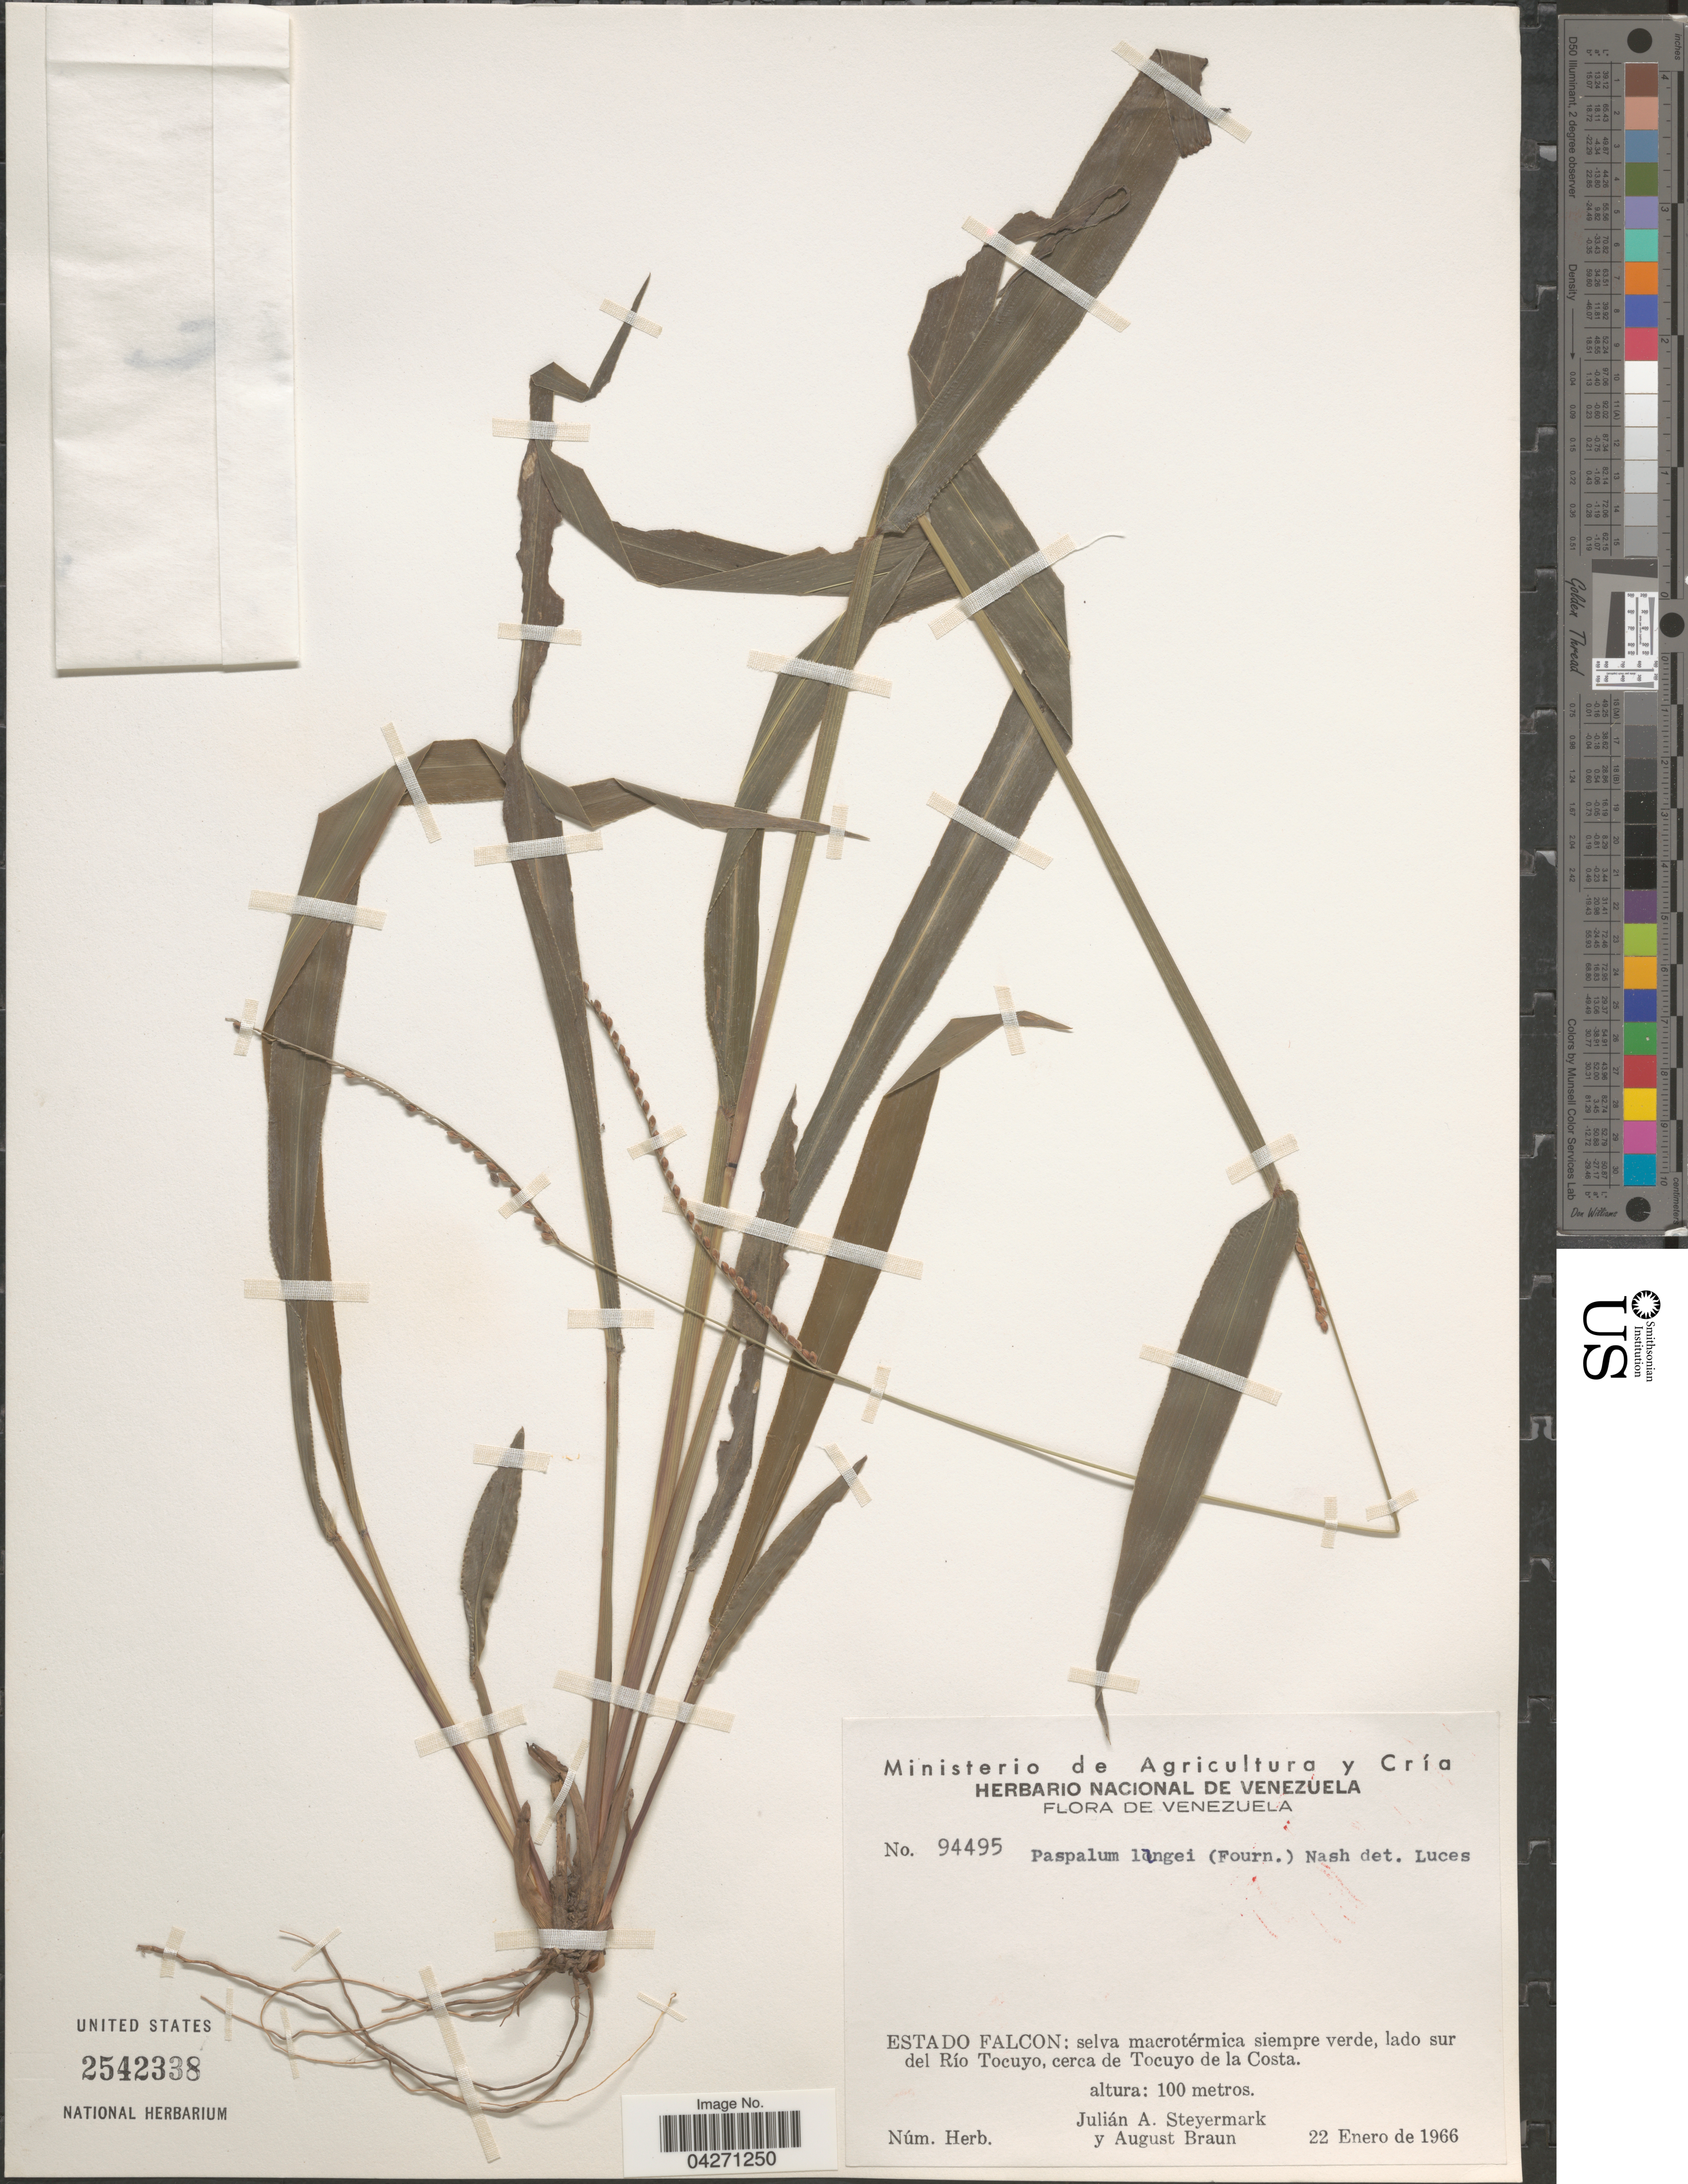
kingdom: Plantae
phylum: Tracheophyta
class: Liliopsida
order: Poales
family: Poaceae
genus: Paspalum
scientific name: Paspalum langei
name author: (E. Fourn.) Nash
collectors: J. Steyermark & A. Braun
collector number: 94495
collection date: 1966-01-22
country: Venezuela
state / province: Falcon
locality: Estado Falcon: selva macrotérmica siempre verde, lado sur del Río Tocuyo, cerca de Tocuyo de la Costa.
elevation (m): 100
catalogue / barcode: US 2542338